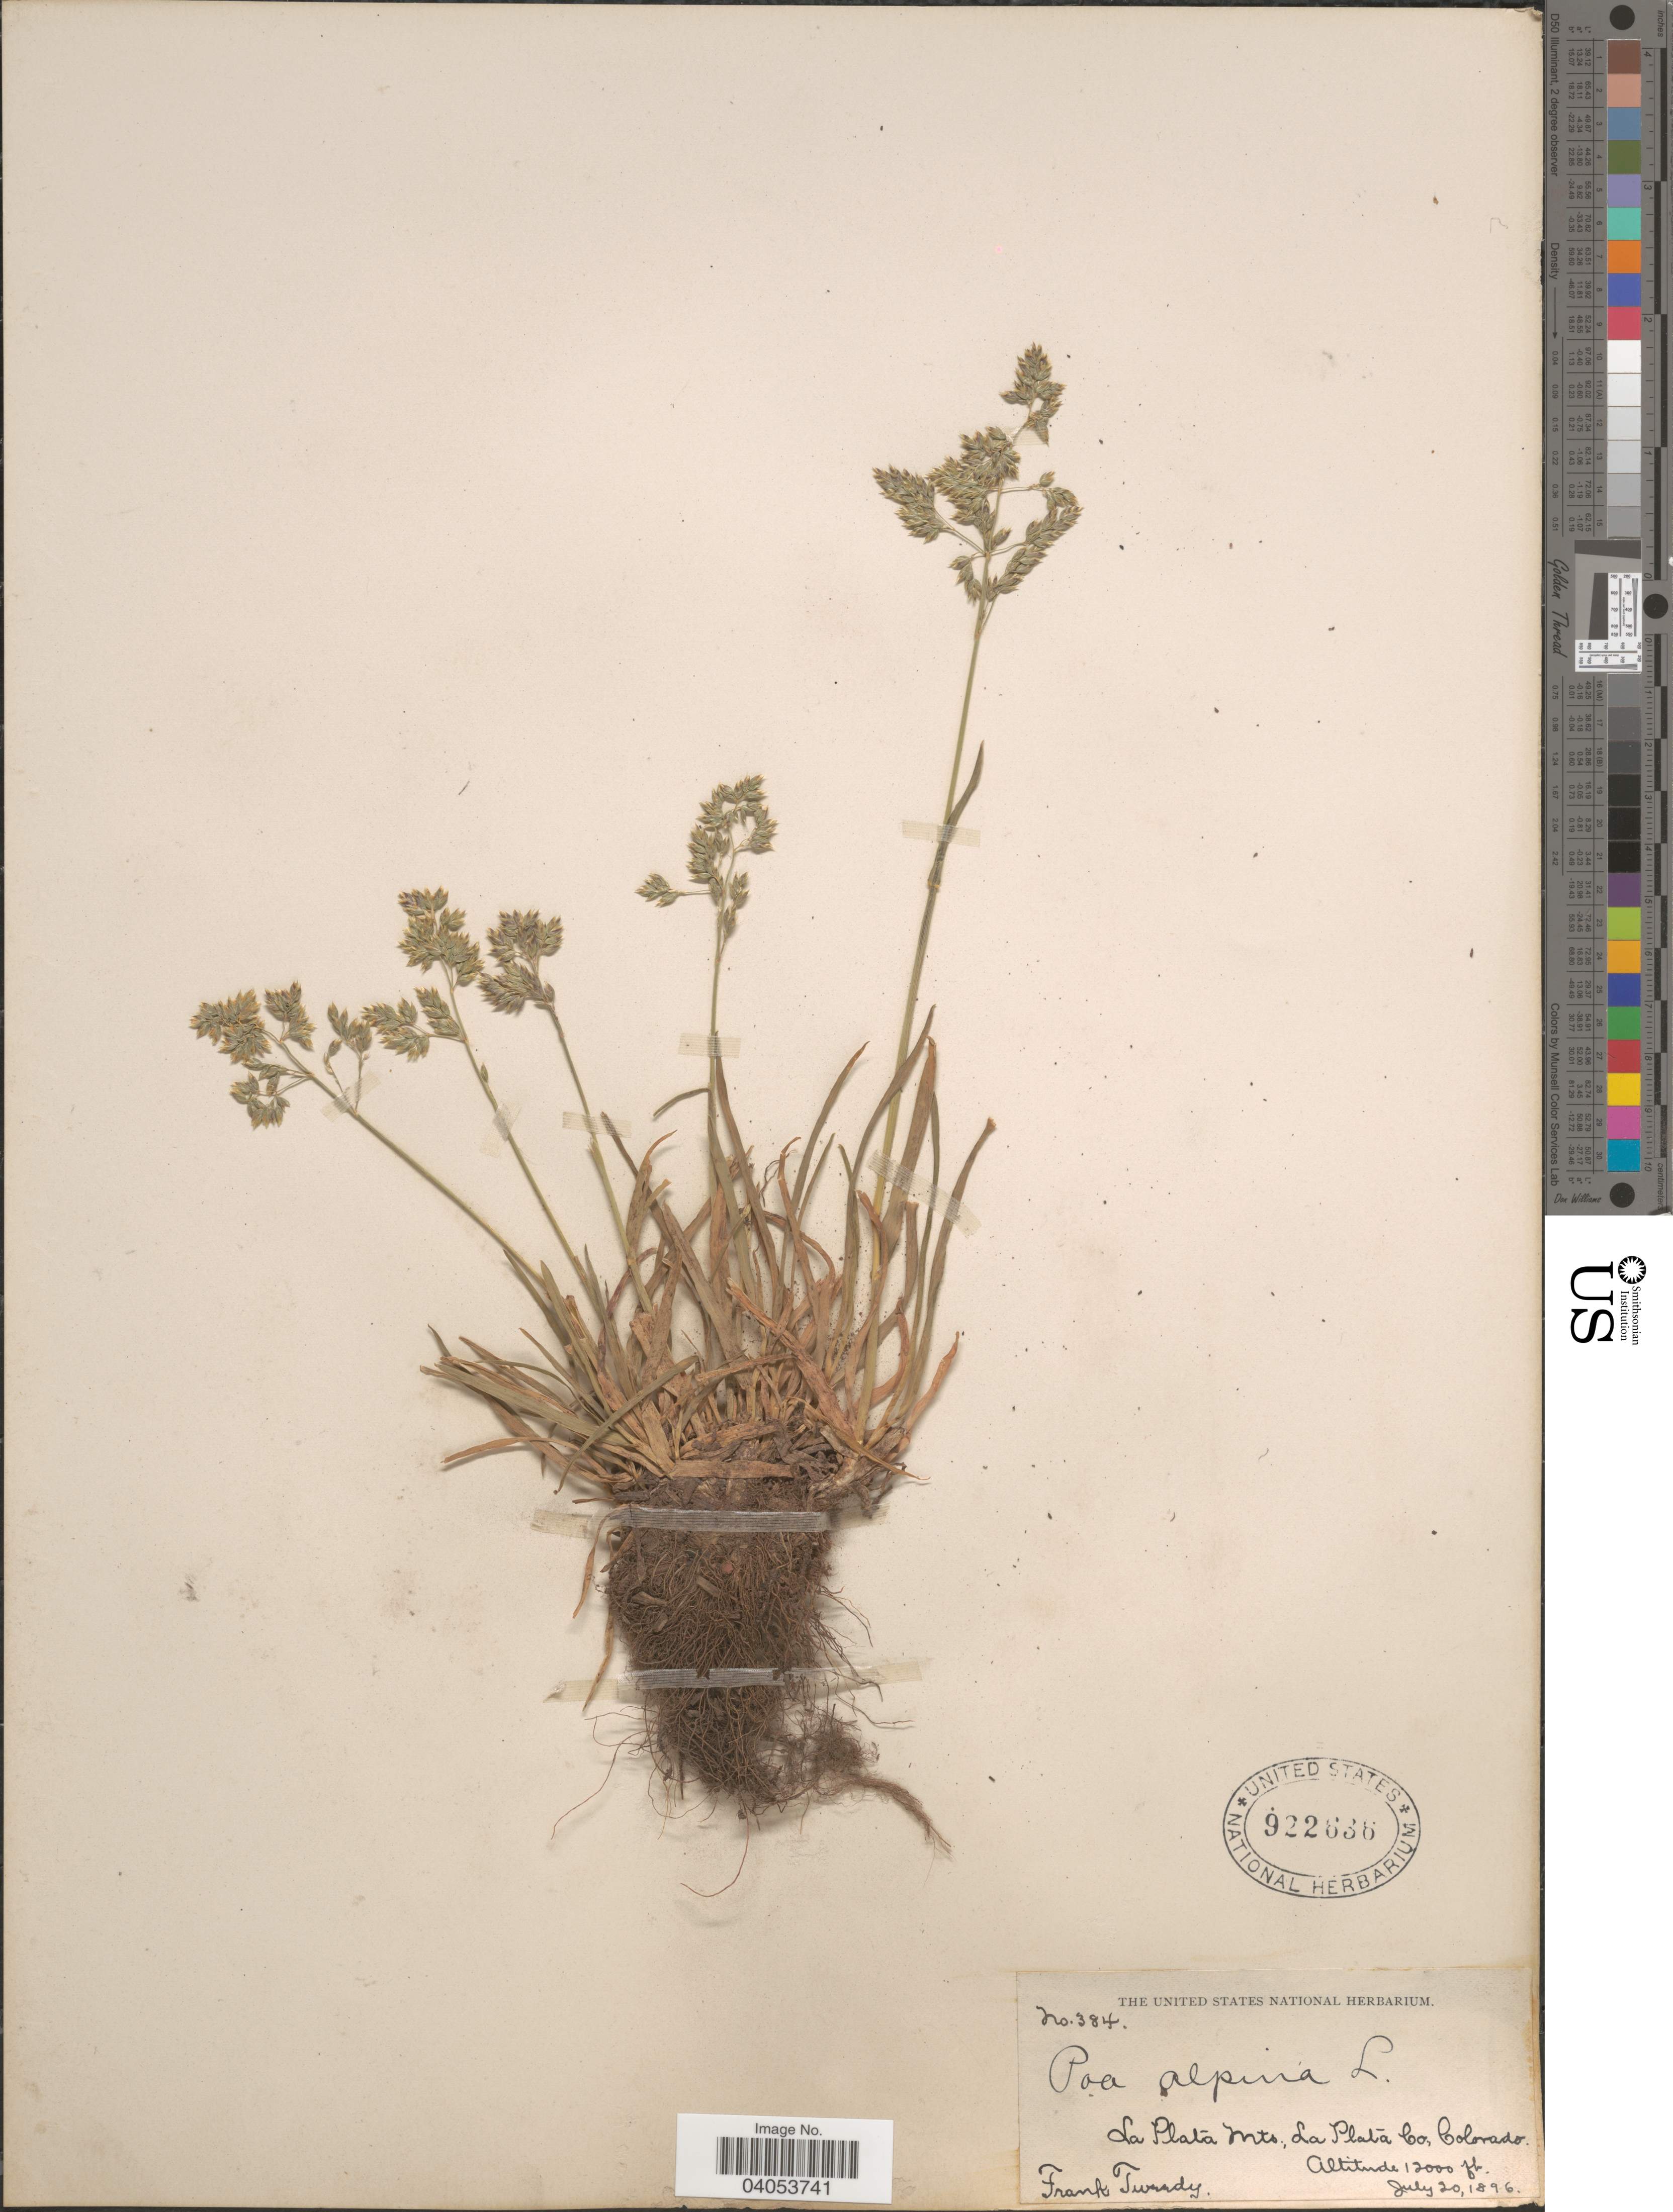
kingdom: Plantae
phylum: Tracheophyta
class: Liliopsida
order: Poales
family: Poaceae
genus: Poa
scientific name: Poa alpina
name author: L.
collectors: F. Tweedy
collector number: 384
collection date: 1896-07-20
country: United States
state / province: Colorado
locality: La Plata Mts., La Plata Co.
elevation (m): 3658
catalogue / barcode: US 922636